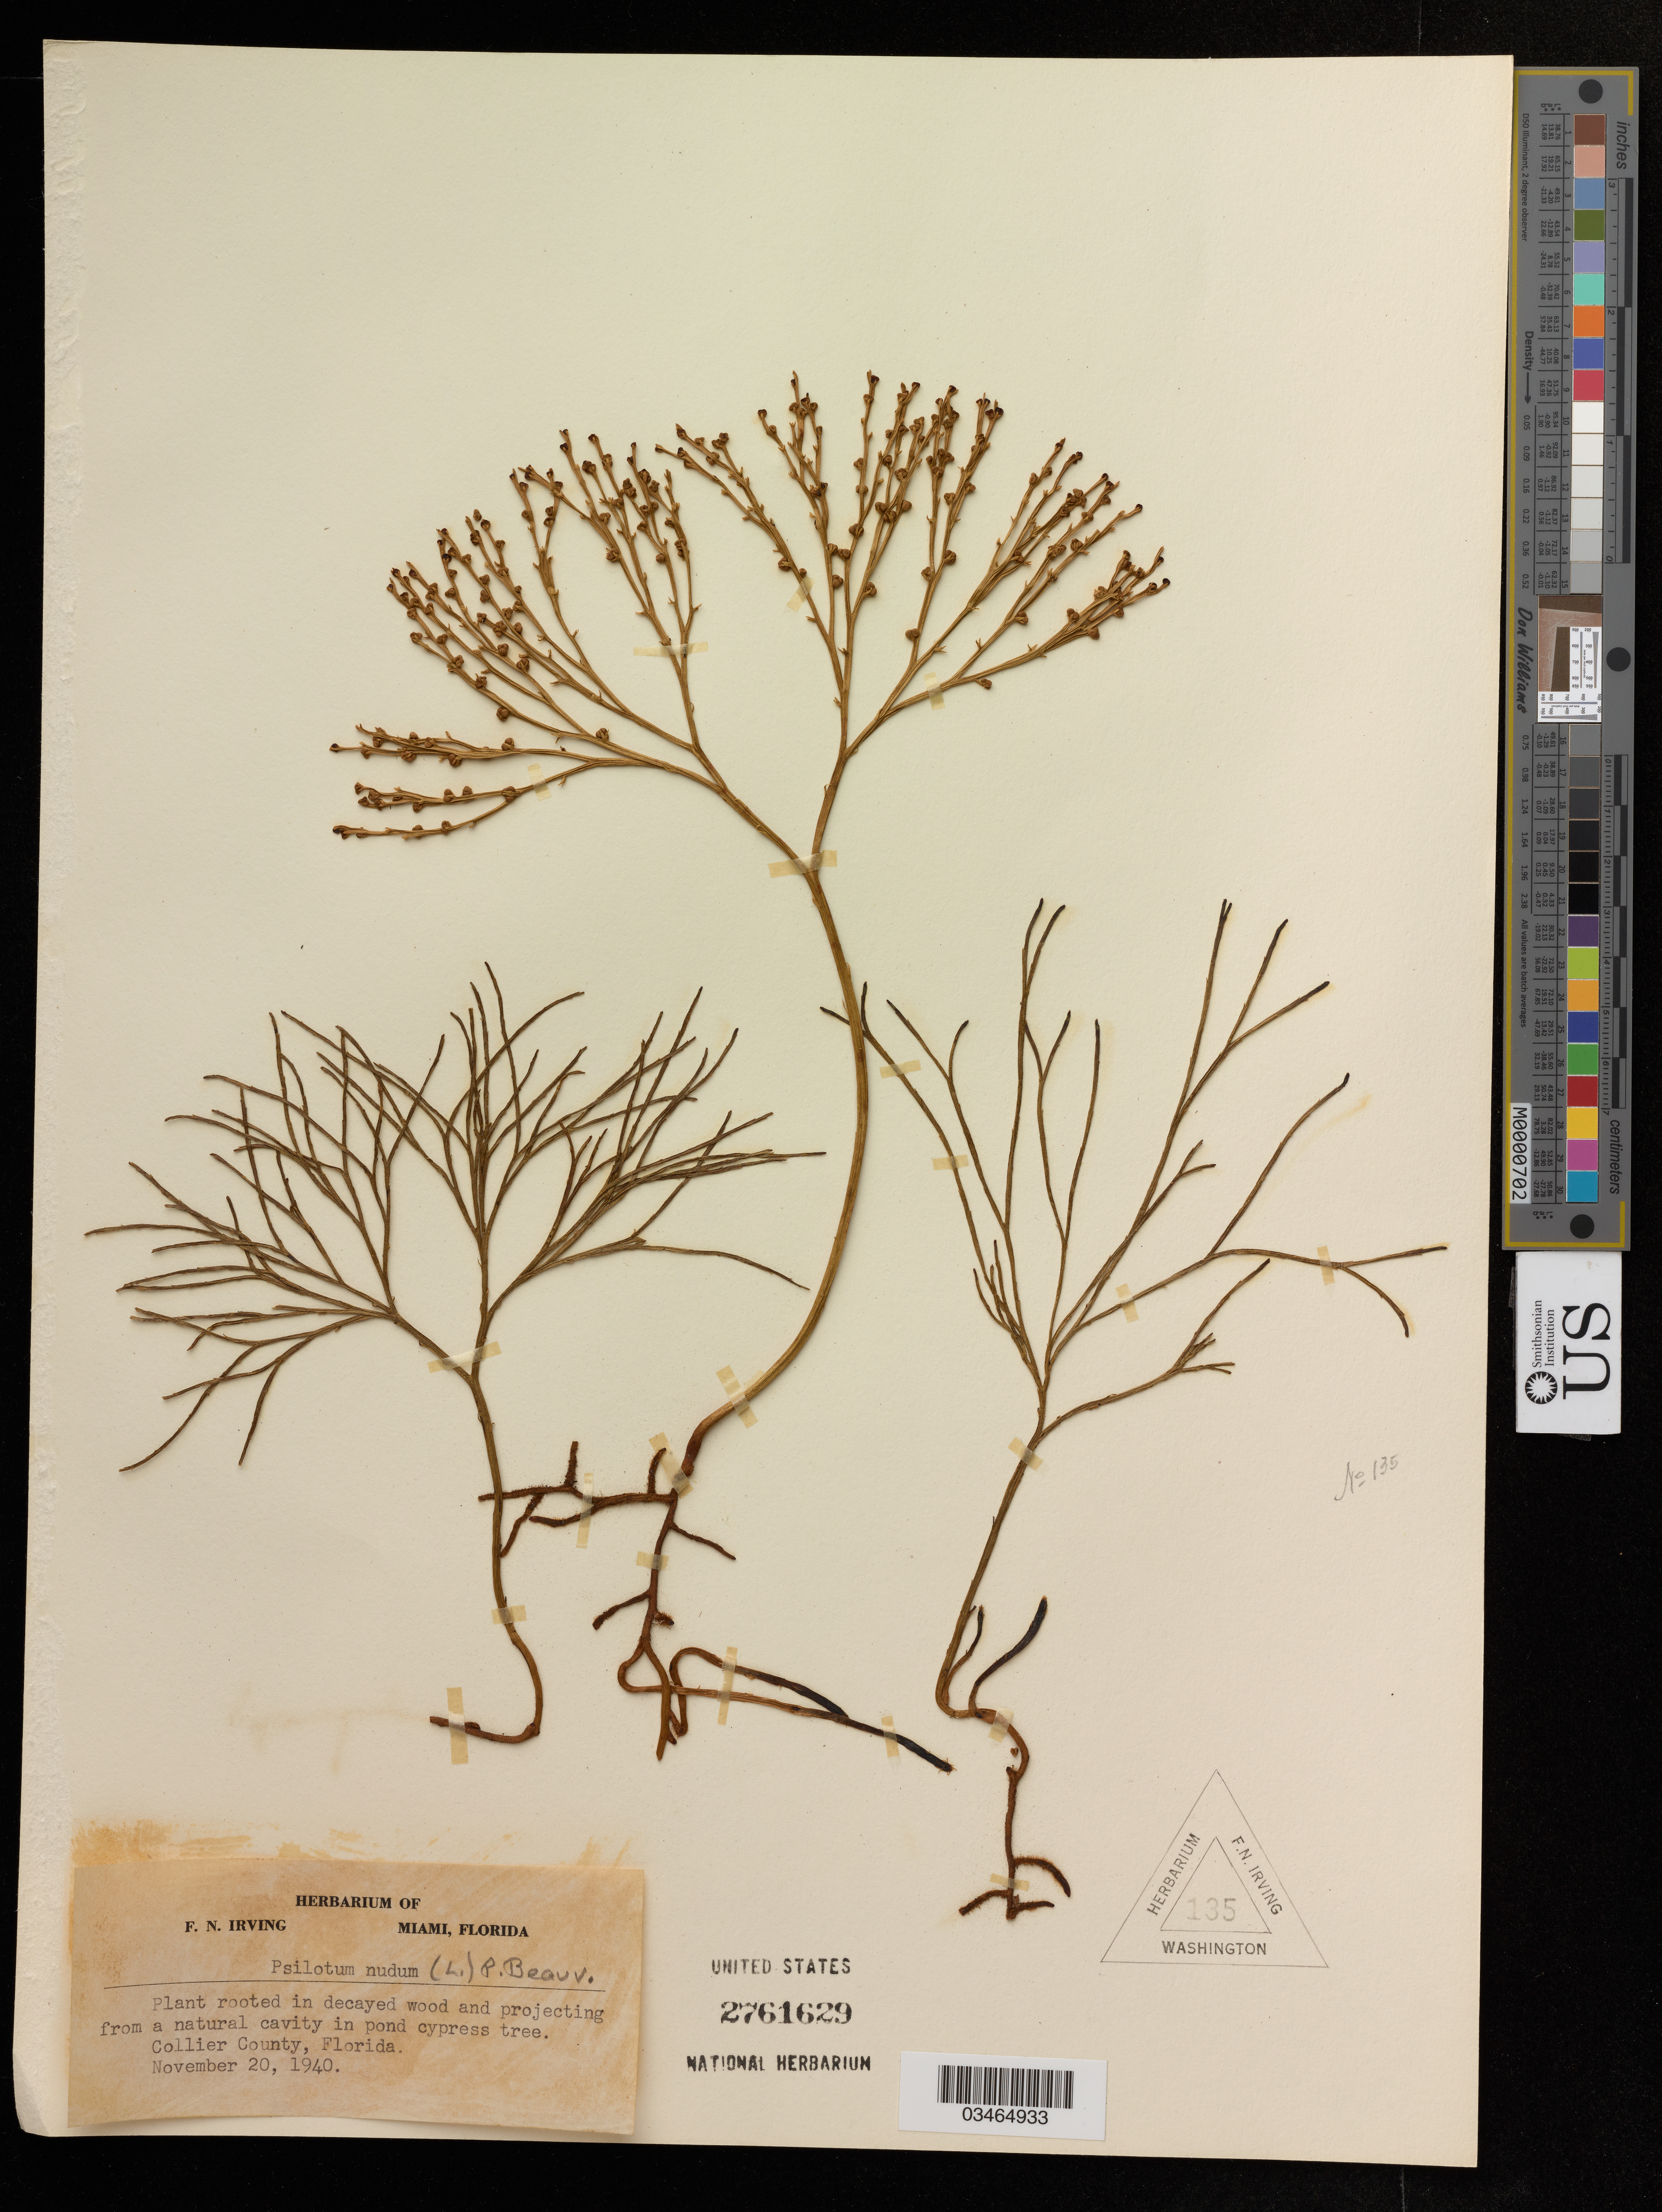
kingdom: Plantae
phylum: Tracheophyta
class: Polypodiopsida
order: Psilotales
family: Psilotaceae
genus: Psilotum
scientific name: Psilotum nudum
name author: (L.) P. Beauv.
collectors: ex herb. F.N. Irving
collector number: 135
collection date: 1940-11-20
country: United States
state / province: Florida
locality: Collier County.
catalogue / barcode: US 2761629